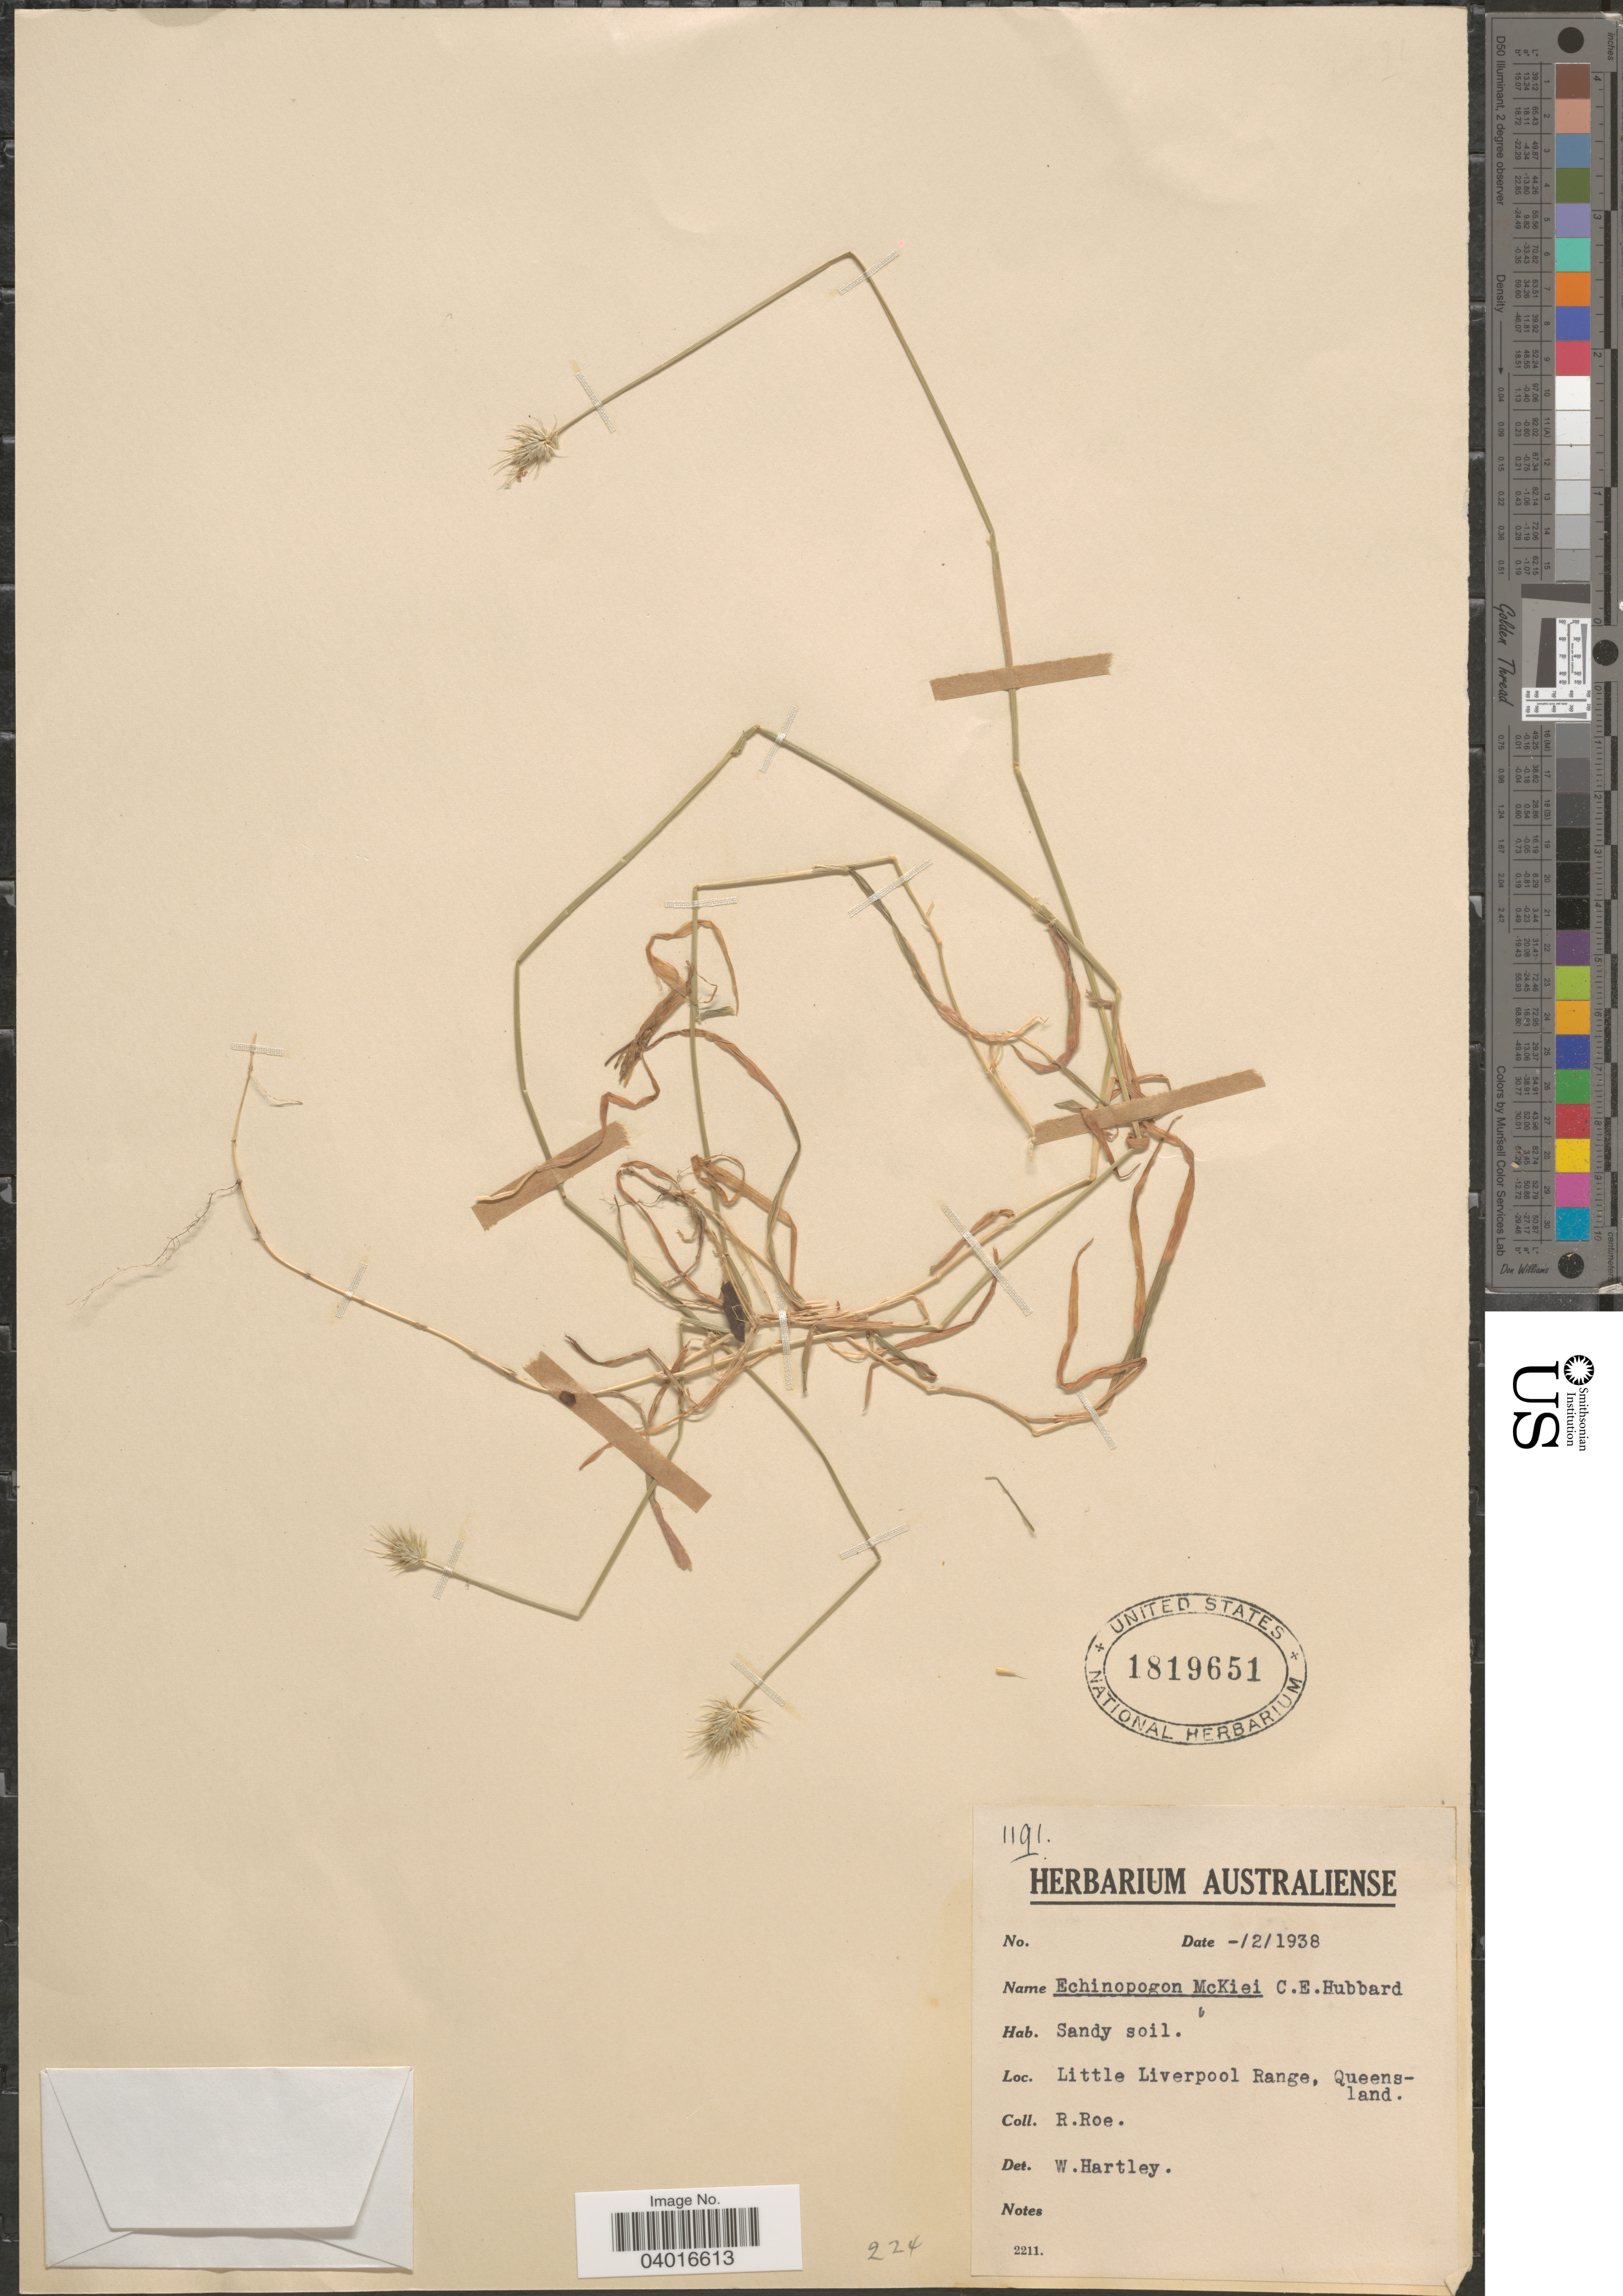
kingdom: Plantae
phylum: Tracheophyta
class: Liliopsida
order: Poales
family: Poaceae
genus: Echinopogon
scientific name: Echinopogon mckiei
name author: C.E. Hubb.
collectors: R. Roe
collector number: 1191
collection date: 1938-02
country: Australia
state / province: Queensland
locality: Little Liverpool Range.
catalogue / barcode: US 1819651